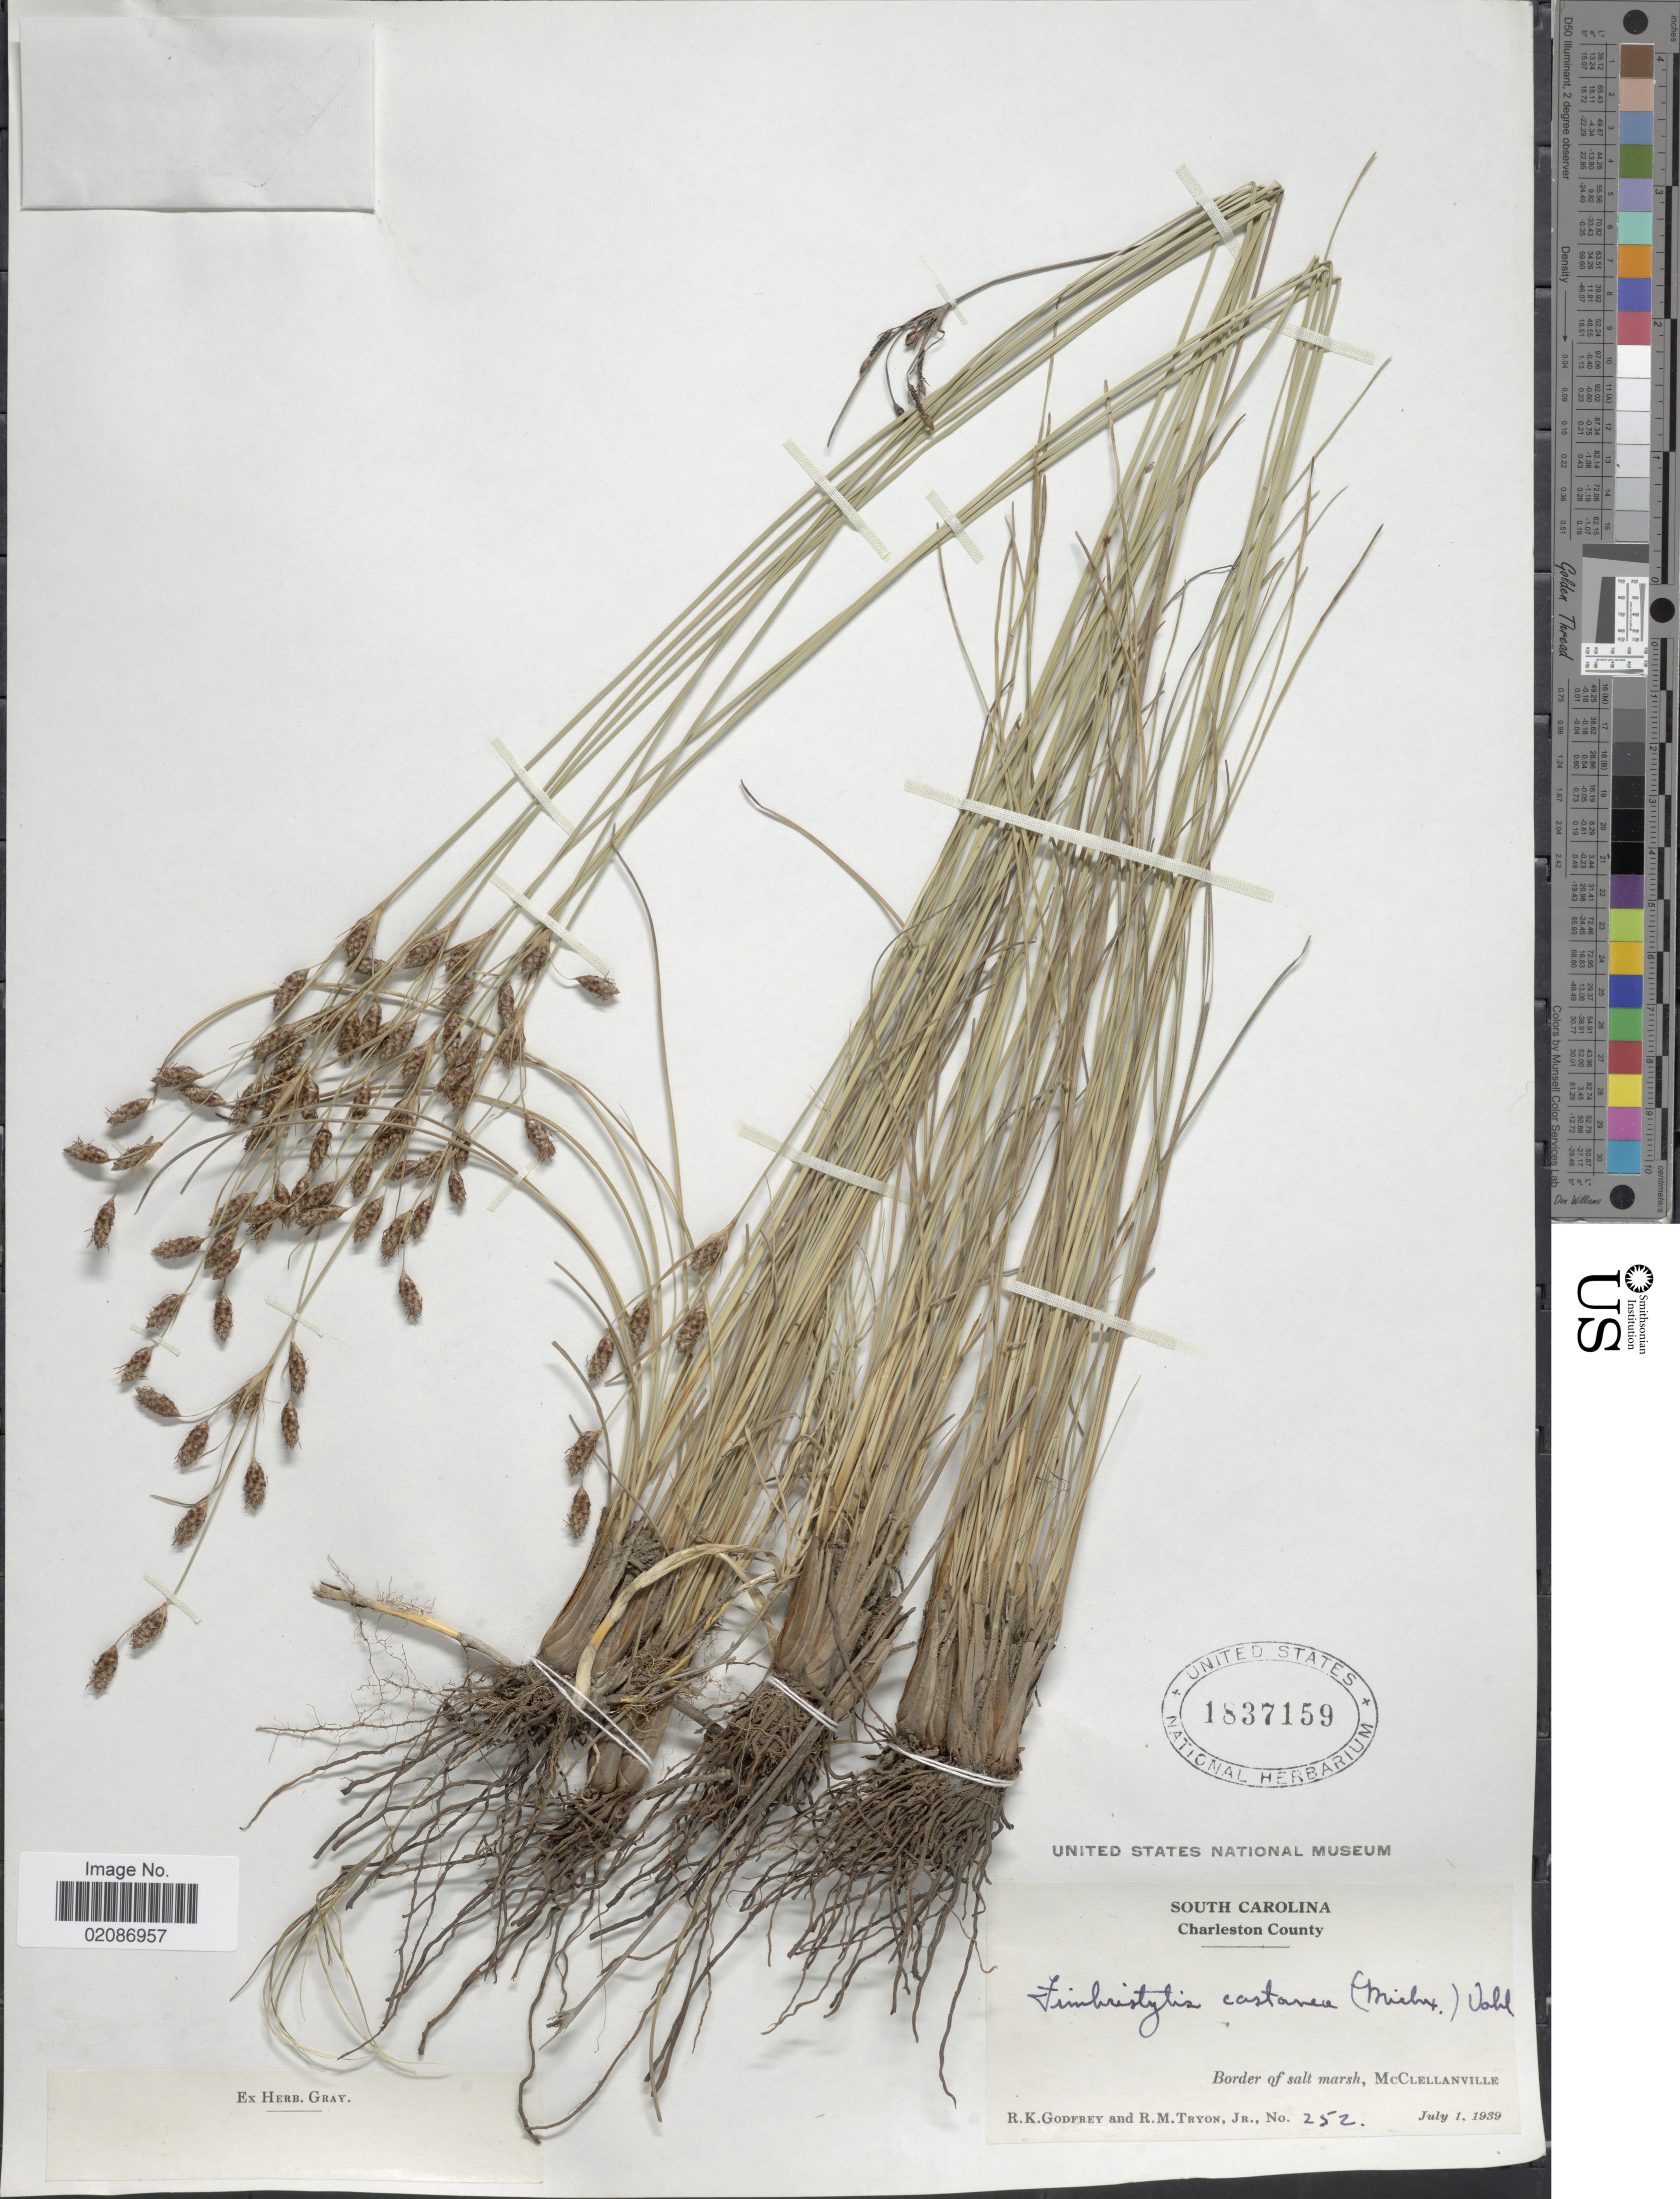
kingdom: Plantae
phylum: Tracheophyta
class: Liliopsida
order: Poales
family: Cyperaceae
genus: Fimbristylis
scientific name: Fimbristylis castanea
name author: (Michx.) Vahl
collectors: R. K. Godfrey & R. M. Tryon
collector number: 252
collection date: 1939-07-01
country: United States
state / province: South Carolina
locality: Charleston County, Border of salt marsh, McClellanville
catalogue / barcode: US 1837159